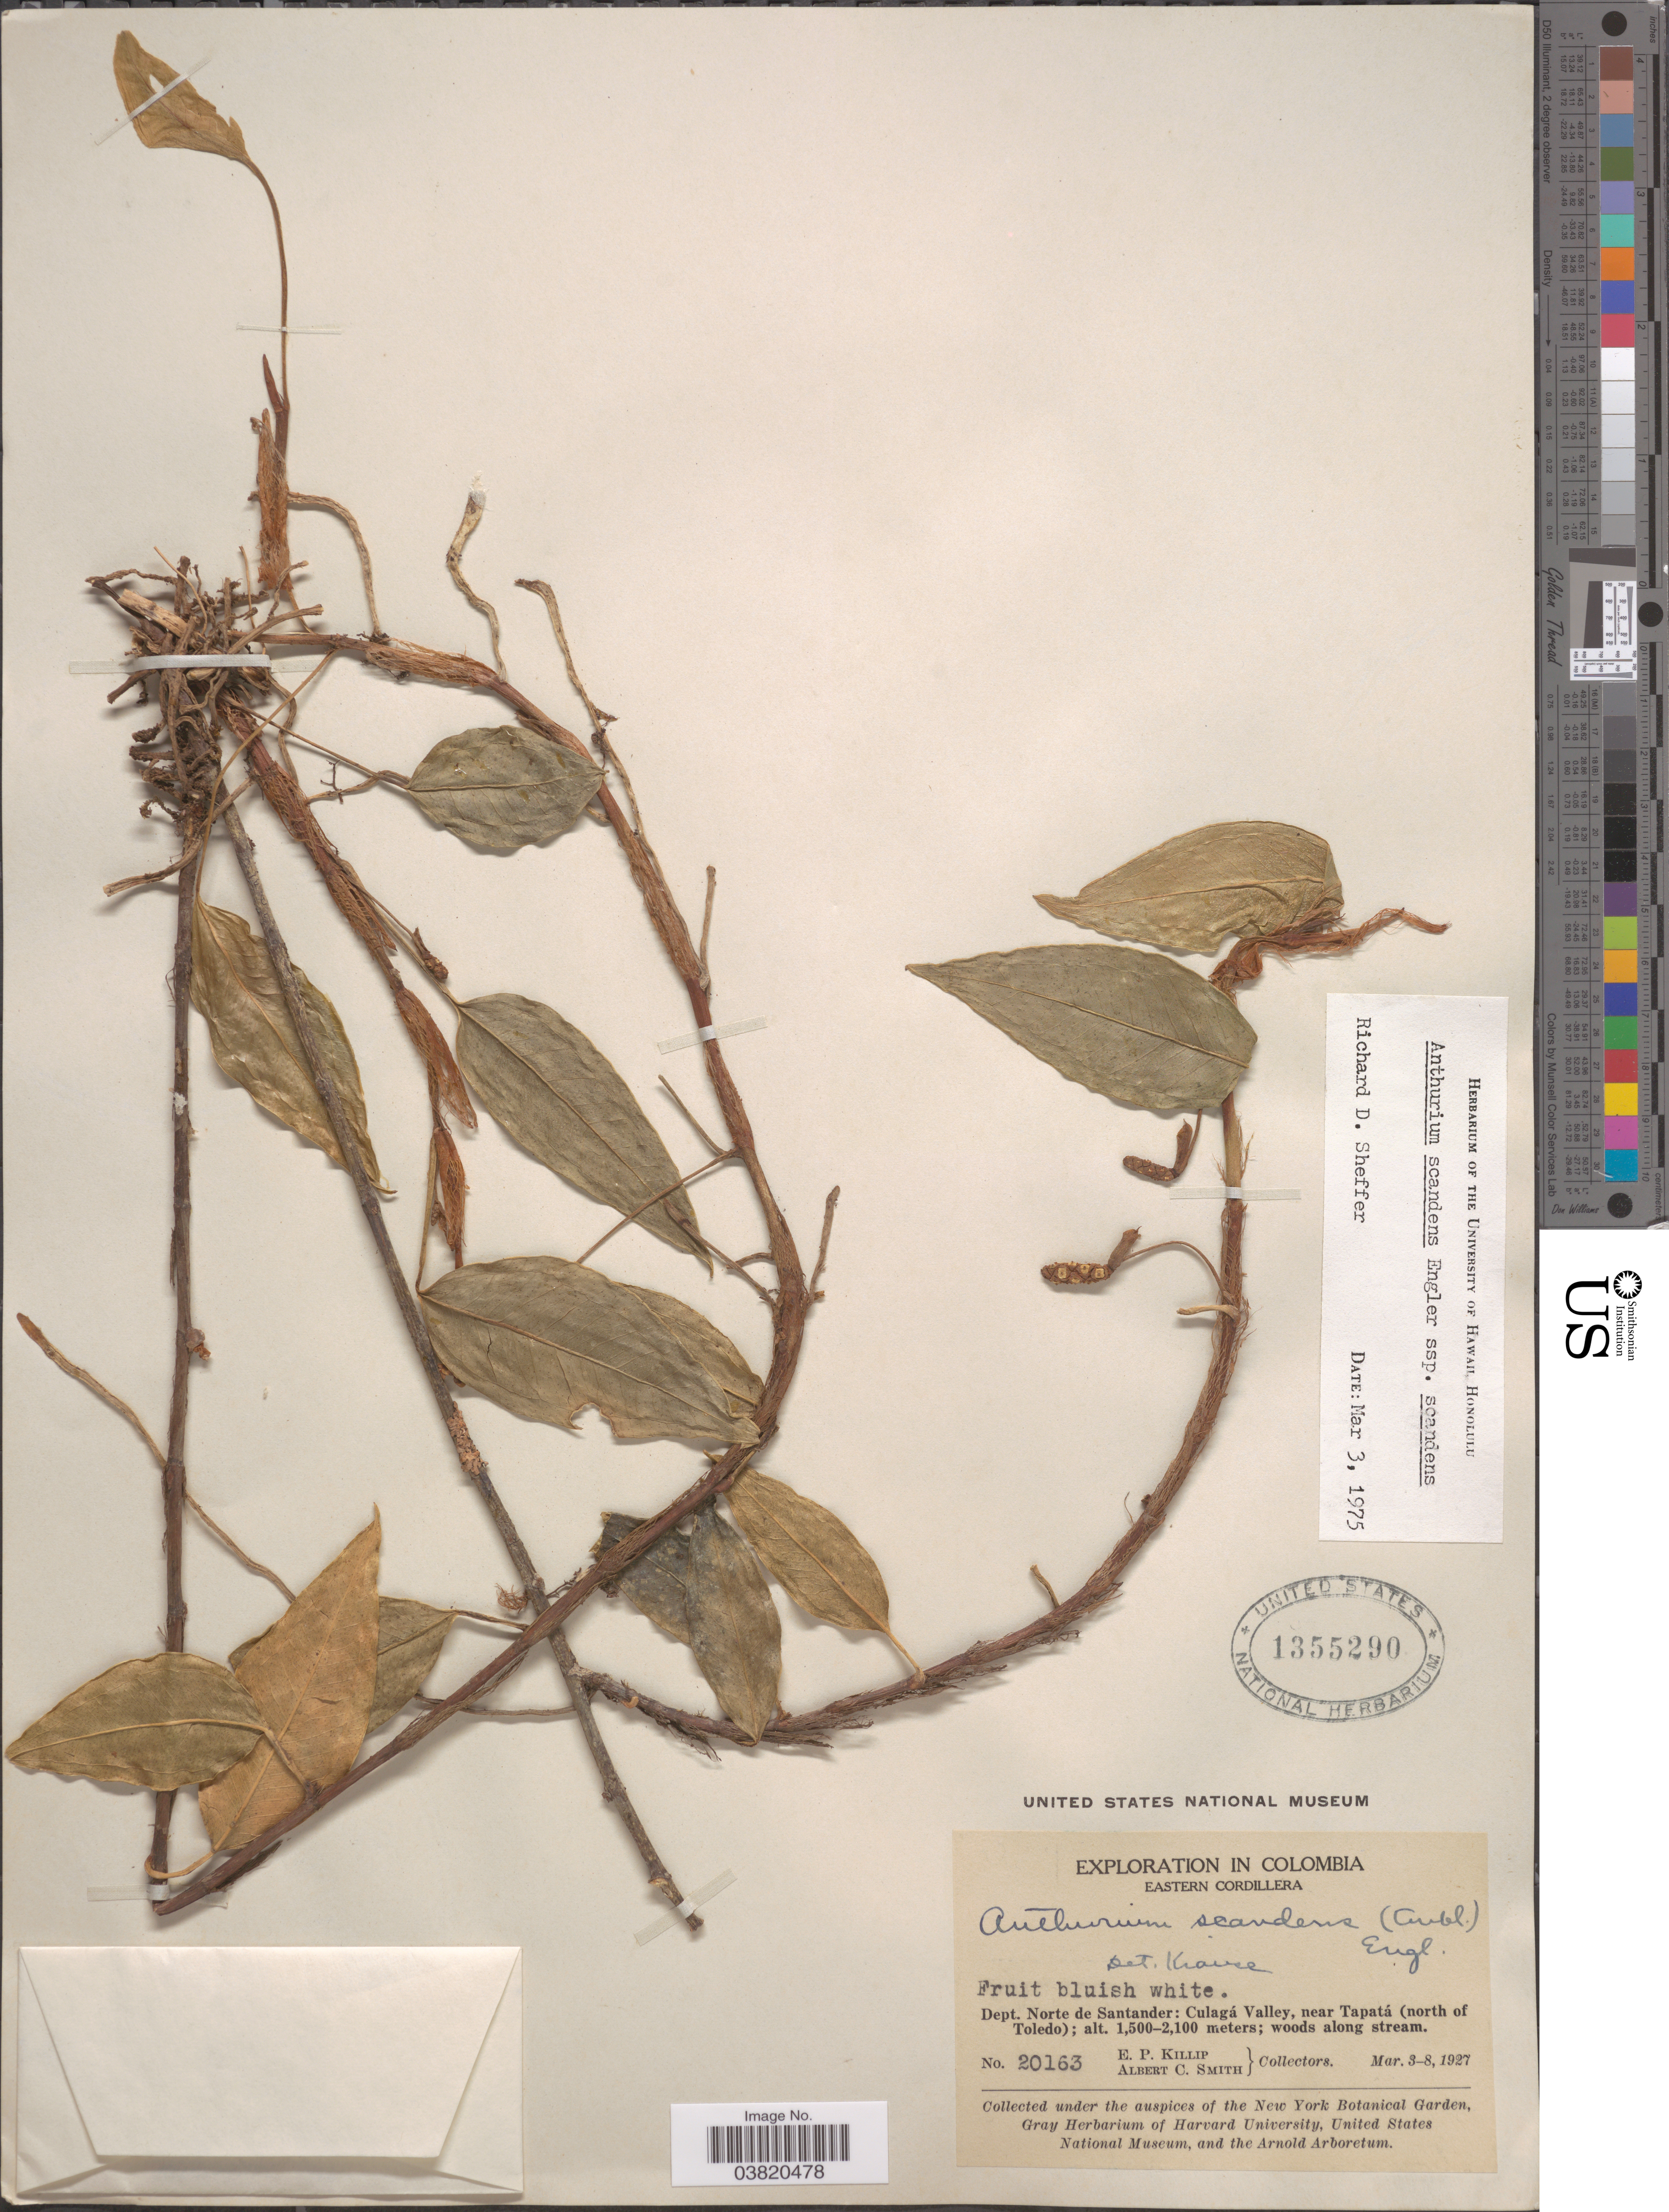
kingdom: Plantae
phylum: Tracheophyta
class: Liliopsida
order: Alismatales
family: Araceae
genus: Anthurium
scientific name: Anthurium scandens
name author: (Aubl.) Engl.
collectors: E. P. Killip & A. C. Smith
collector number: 20163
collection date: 1927-03-03/1927-03-08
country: Colombia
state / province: Norte de Santander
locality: Eastern Cordillera. Dept. Norte de Santander: Culagá Valley, near Tapatá (north of Toledo).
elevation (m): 1500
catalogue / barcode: US 1355290